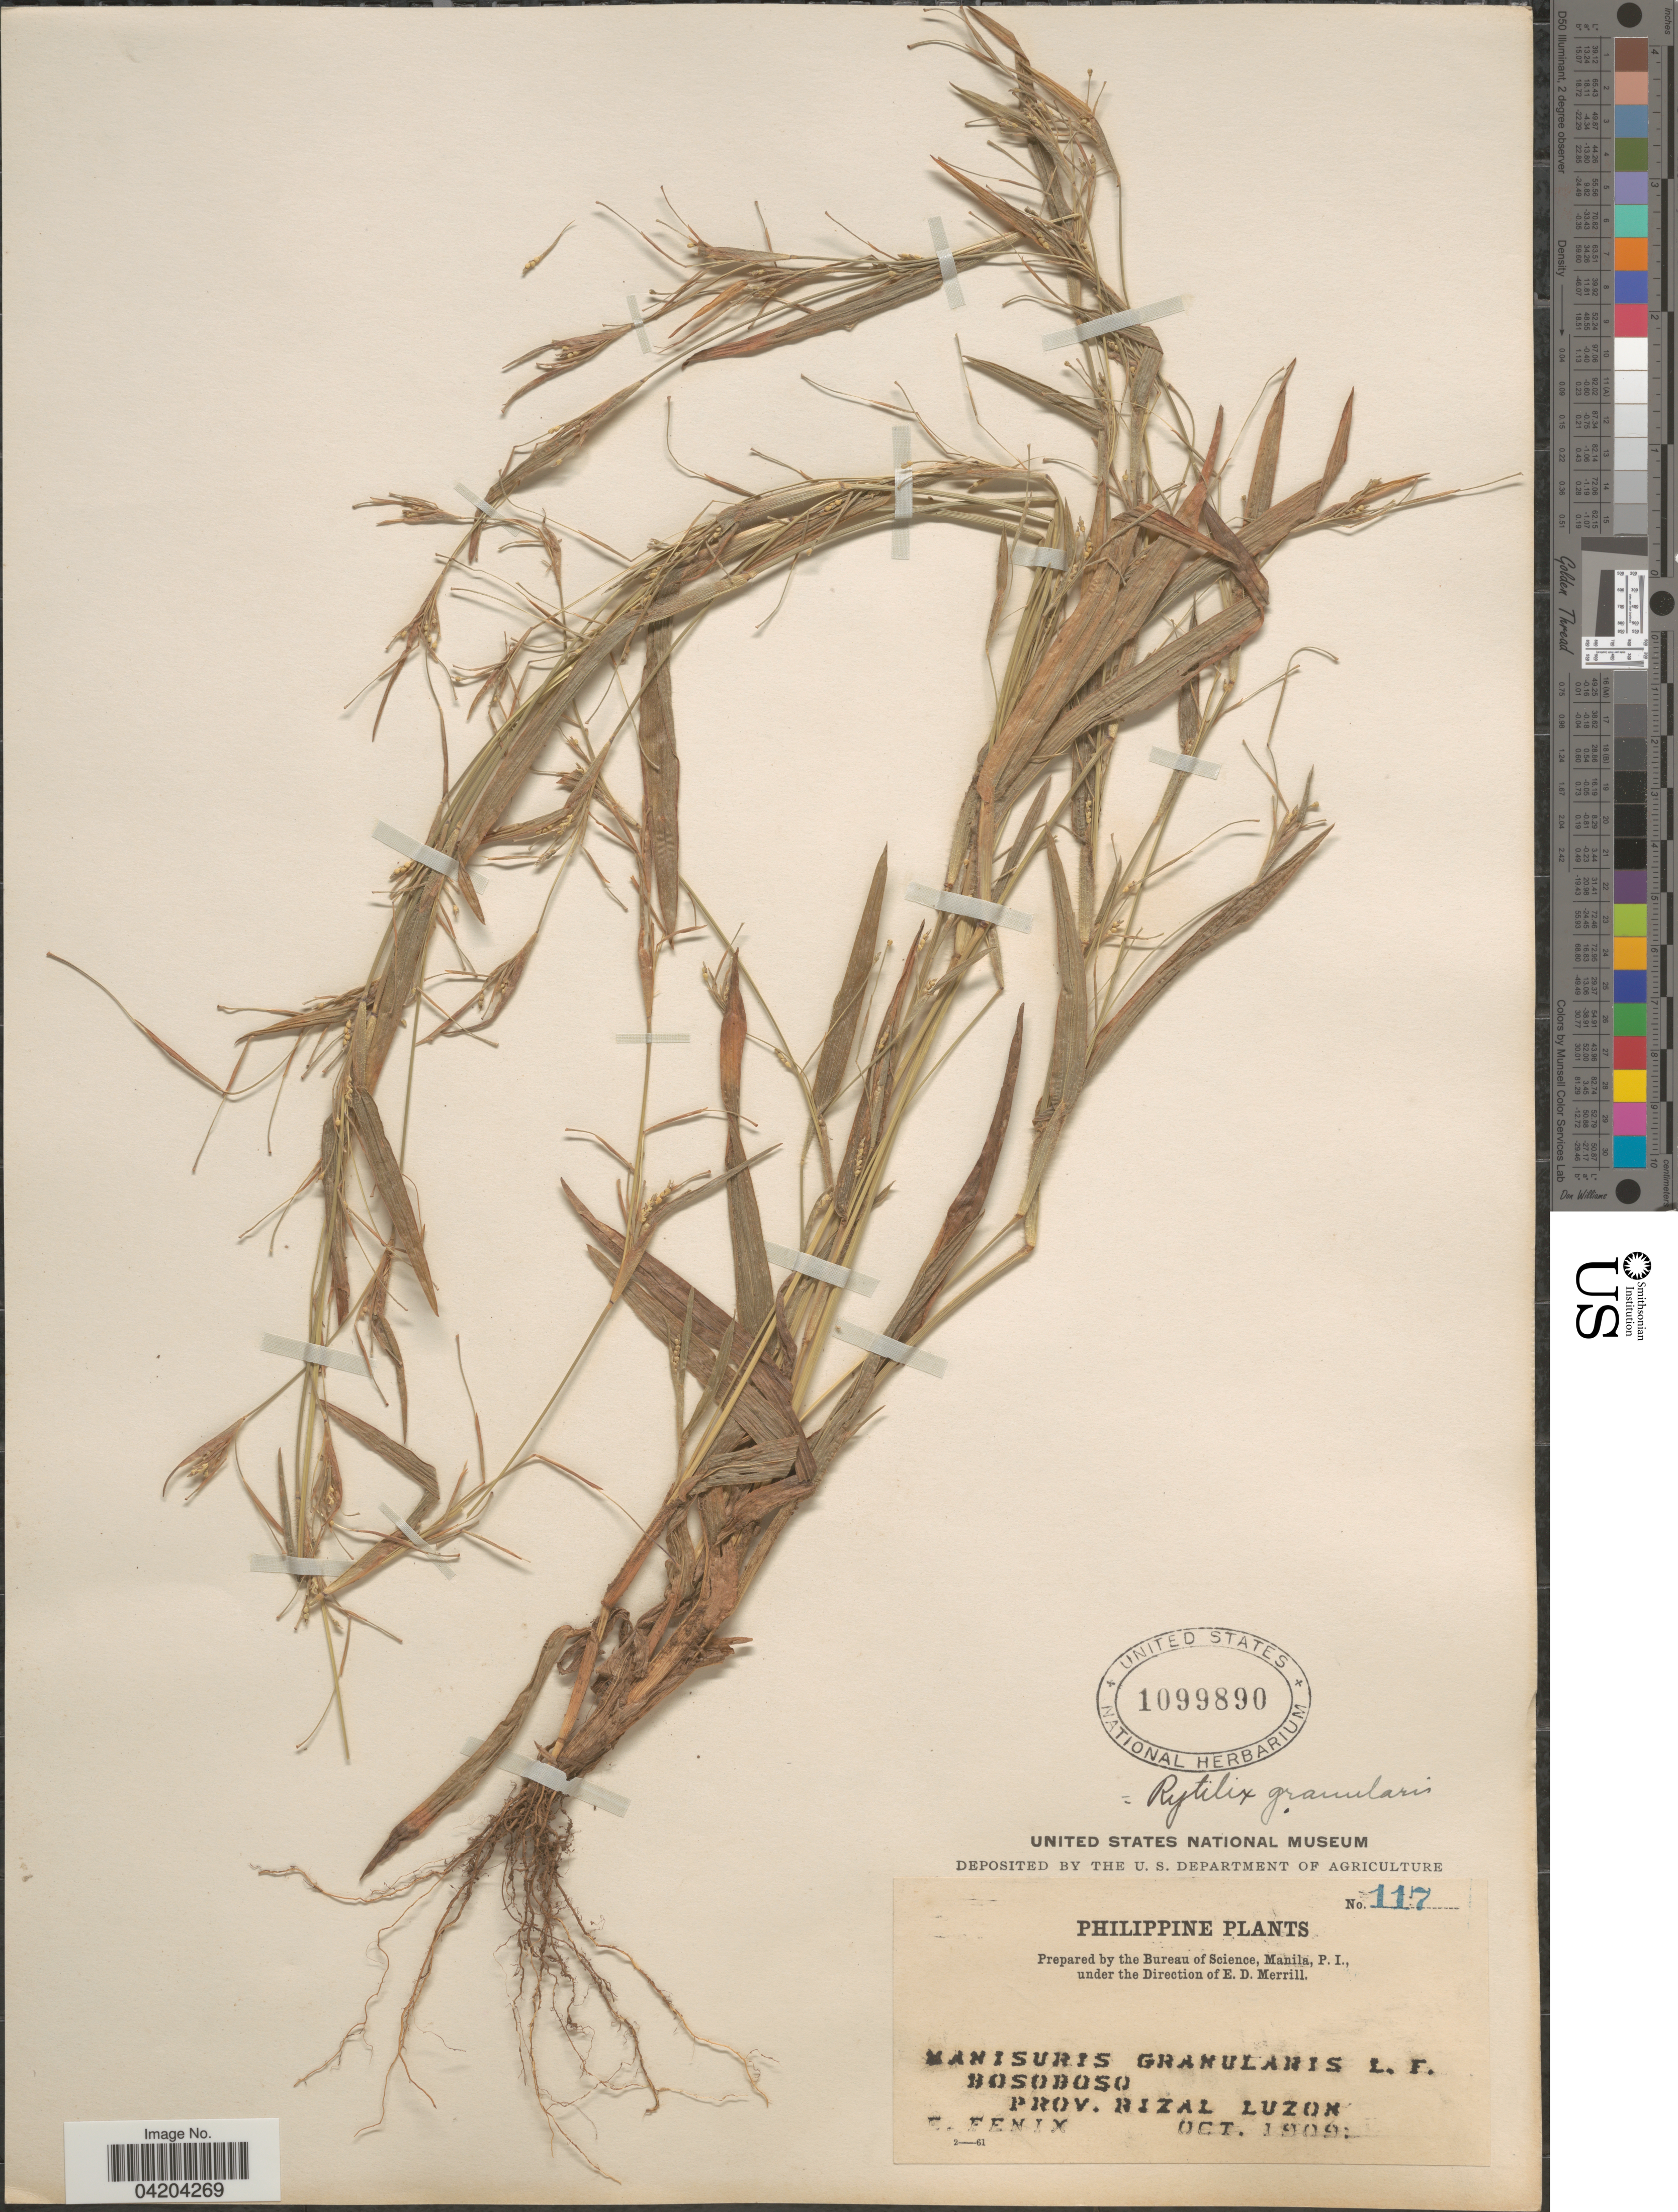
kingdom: Plantae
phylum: Tracheophyta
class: Liliopsida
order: Poales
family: Poaceae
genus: Mnesithea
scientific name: Mnesithea granularis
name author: (L.) de Koning & Sosef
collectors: E. Fenix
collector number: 117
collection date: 1909-10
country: Philippines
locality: Bosoboso. Prov. Rizal Luzon.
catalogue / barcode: US 1099890